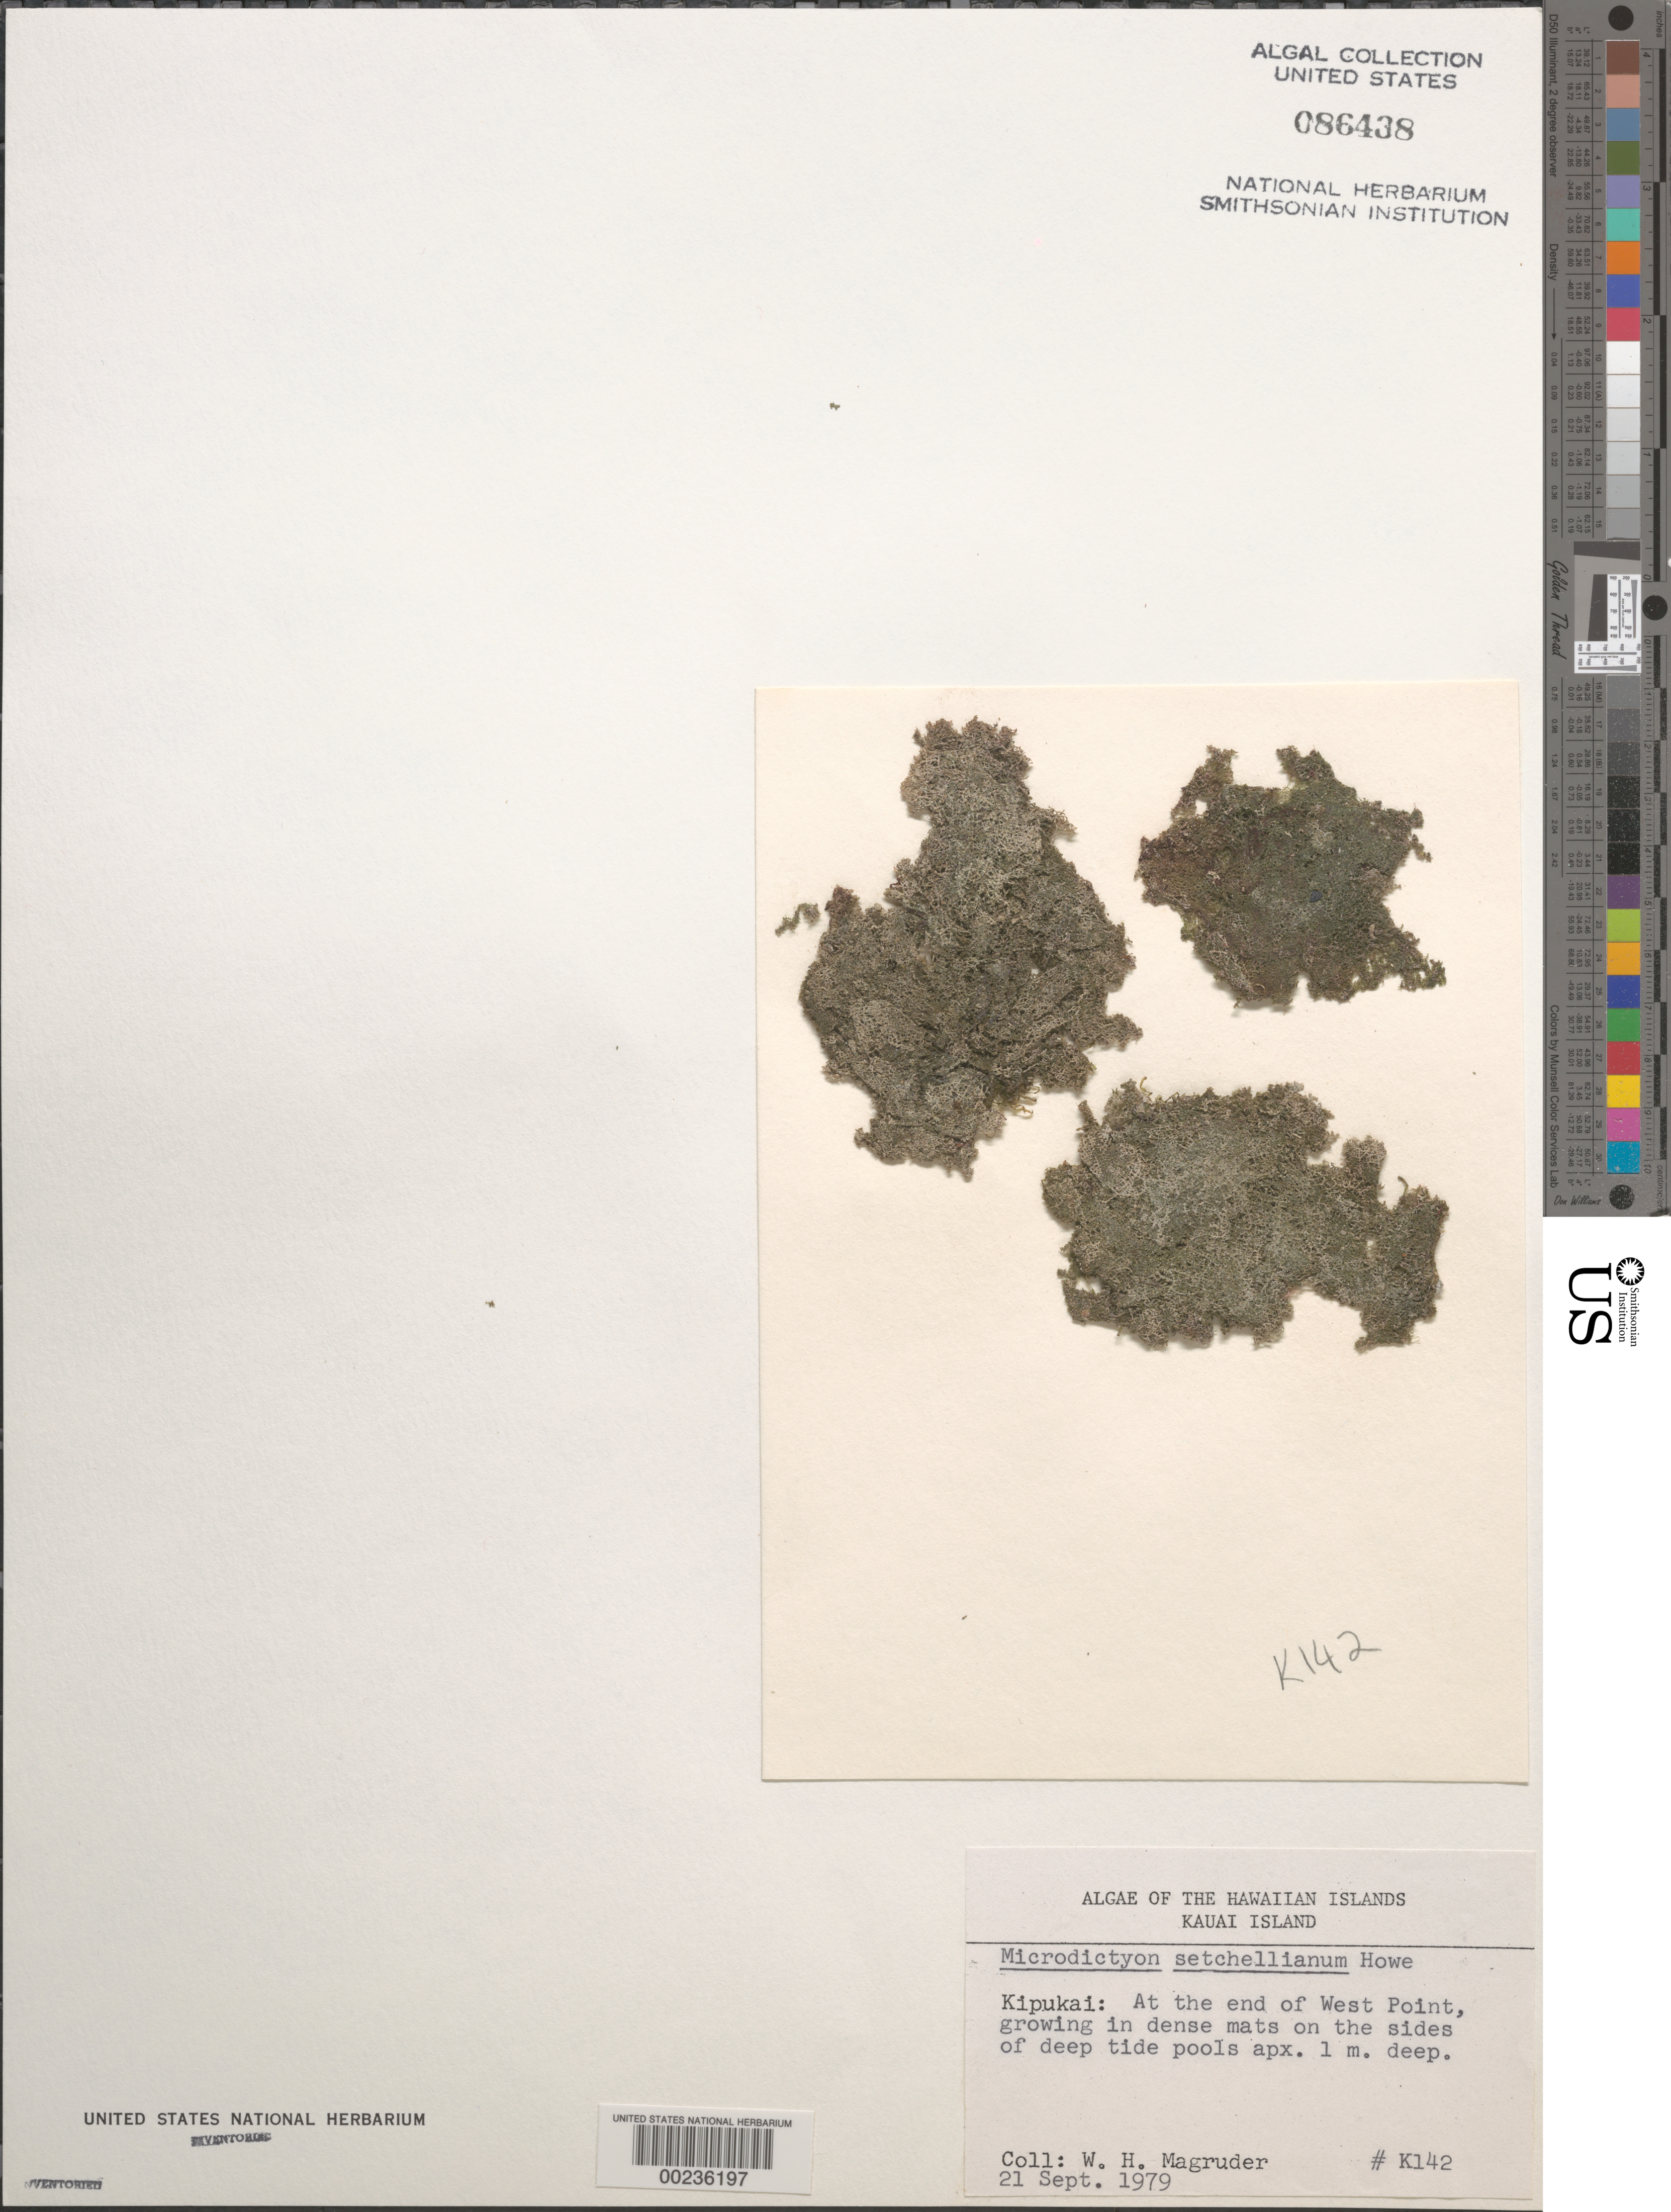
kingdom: Plantae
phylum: Chlorophyta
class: Ulvophyceae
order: Cladophorales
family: Anadyomenaceae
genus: Microdictyon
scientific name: Microdictyon setchellianum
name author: M. Howe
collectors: W. Magruder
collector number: K142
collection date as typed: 21 Sep 1979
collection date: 1979-09-21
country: United States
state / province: Hawaii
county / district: Kauai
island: Kaua'i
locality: Kipukai, West Point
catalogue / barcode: US 86438